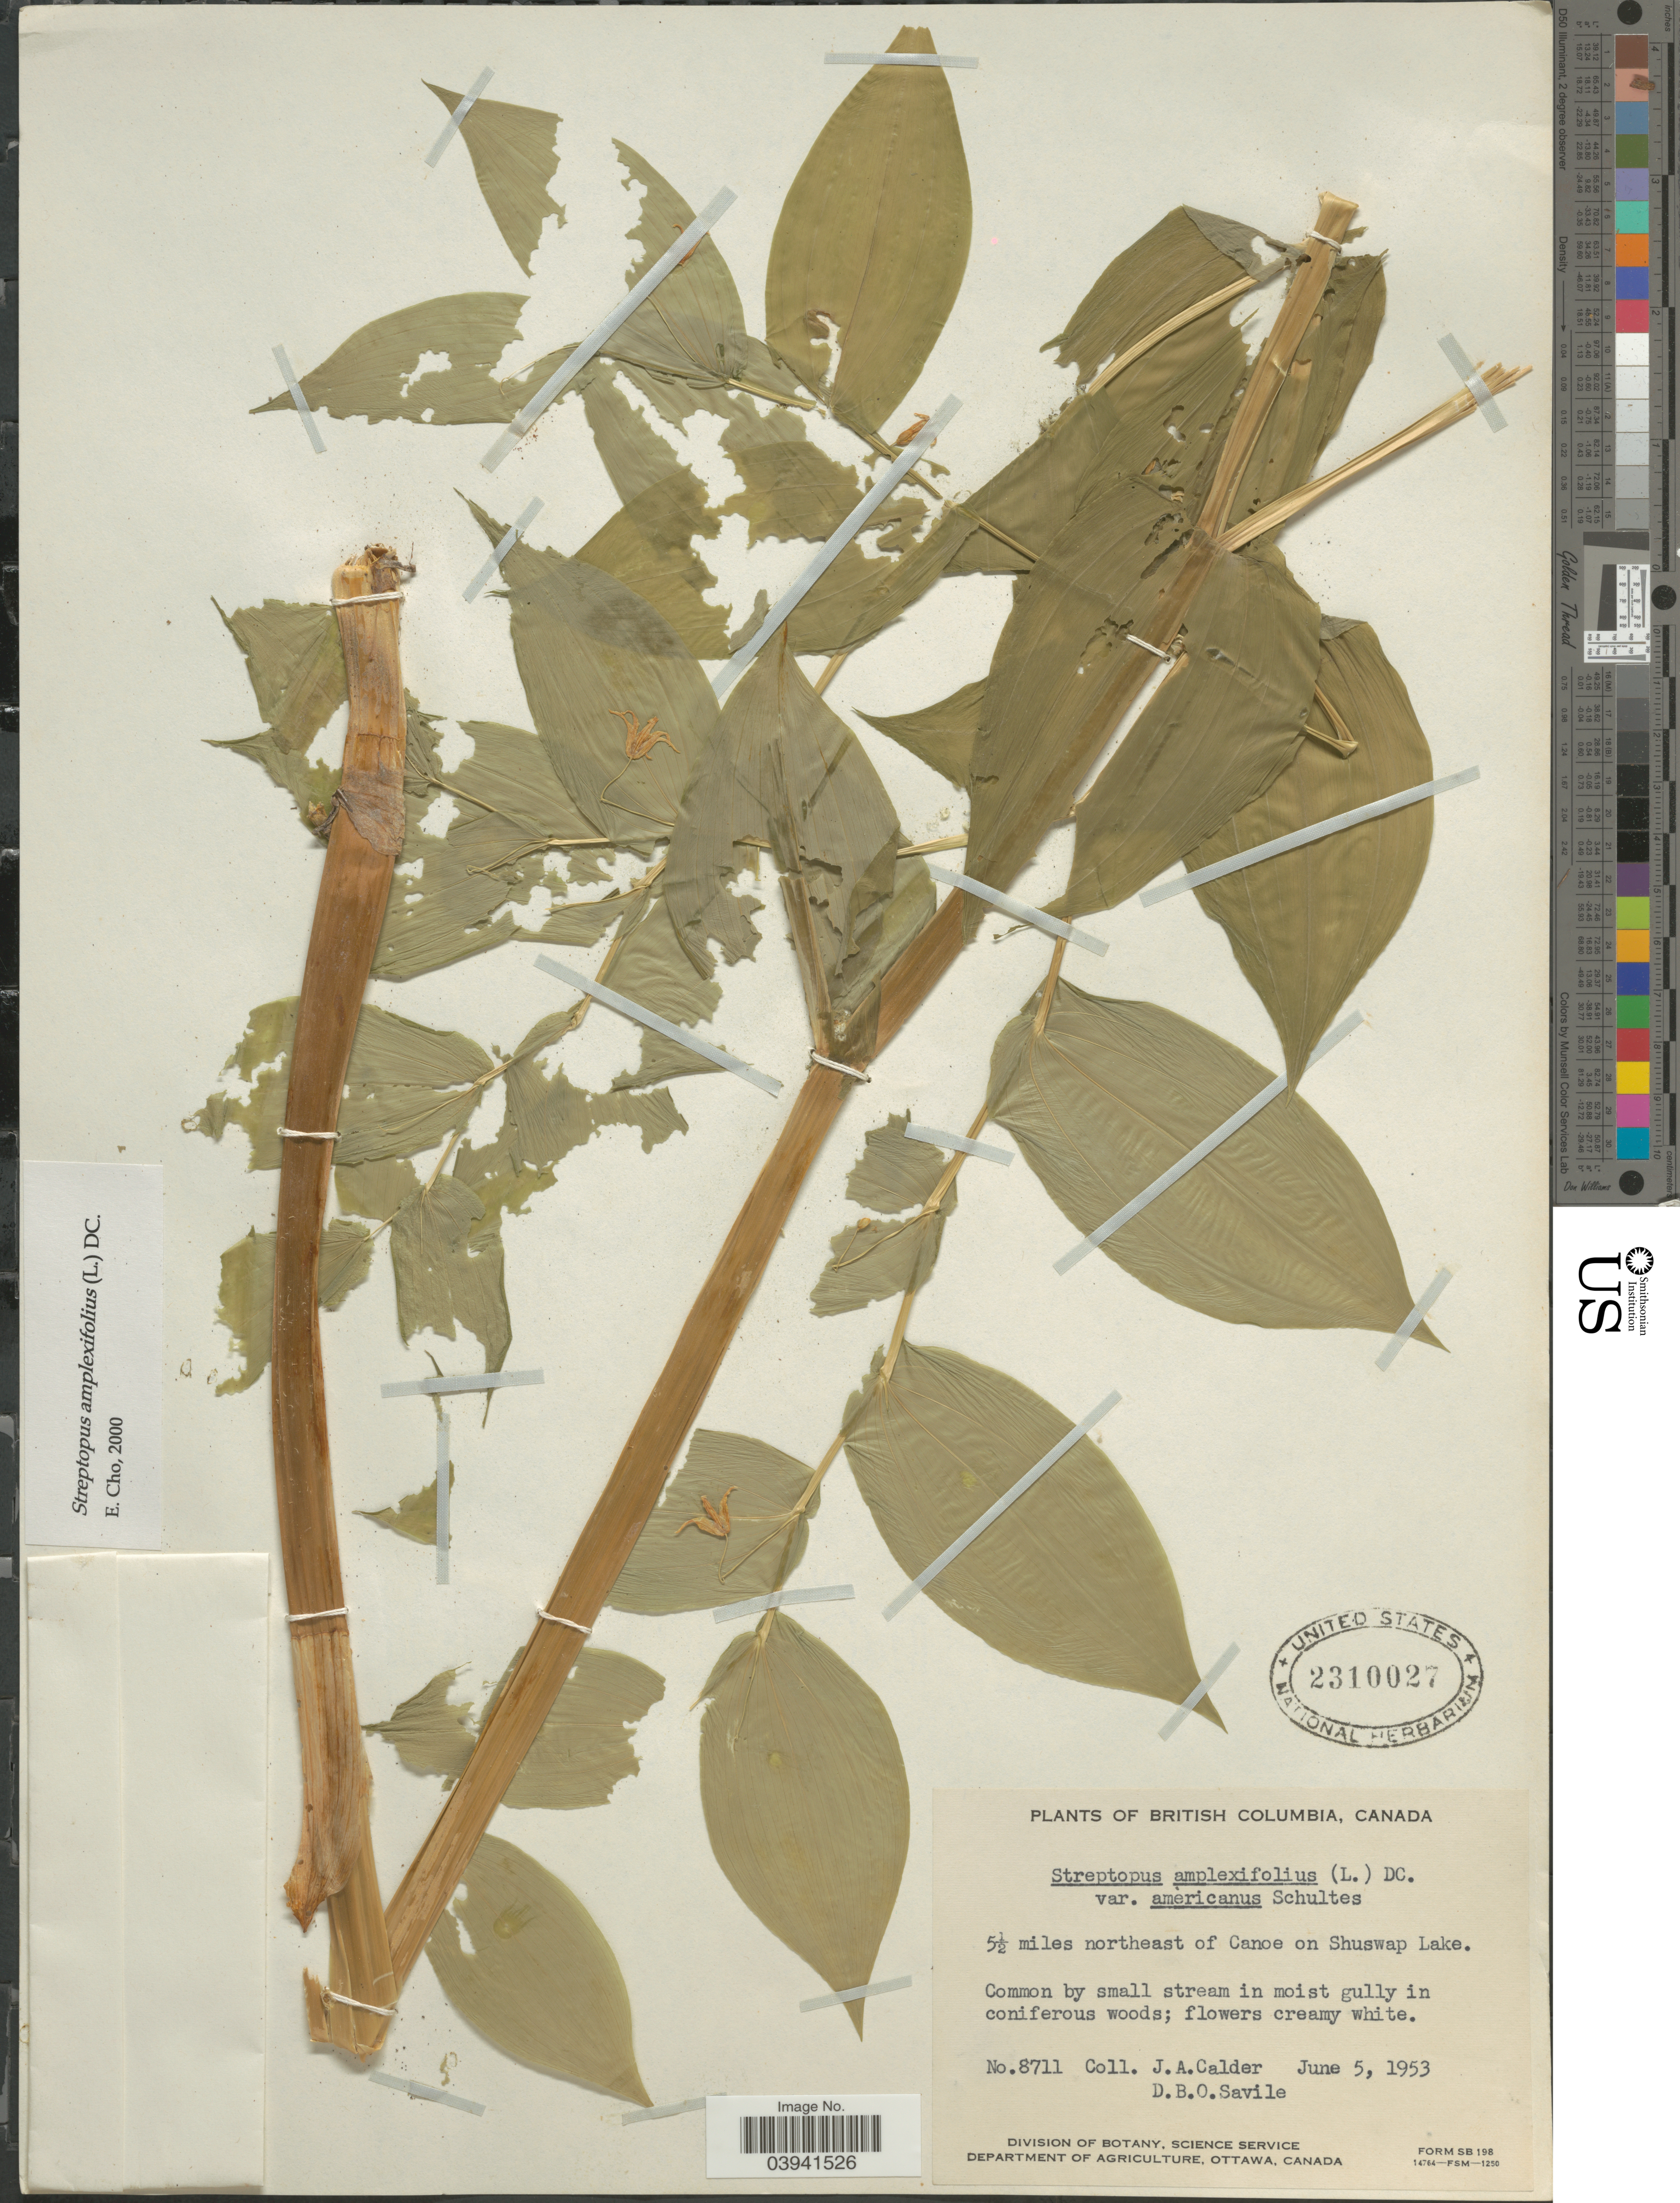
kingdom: Plantae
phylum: Tracheophyta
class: Liliopsida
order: Liliales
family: Liliaceae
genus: Streptopus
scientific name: Streptopus amplexifolius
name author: (L.) DC.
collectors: J. A. Calder & D. Savile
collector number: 8711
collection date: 1953-06-05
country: Canada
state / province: British Columbia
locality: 5½ miles northeast of Canoe on Shuswap Lake.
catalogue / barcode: US 2310027